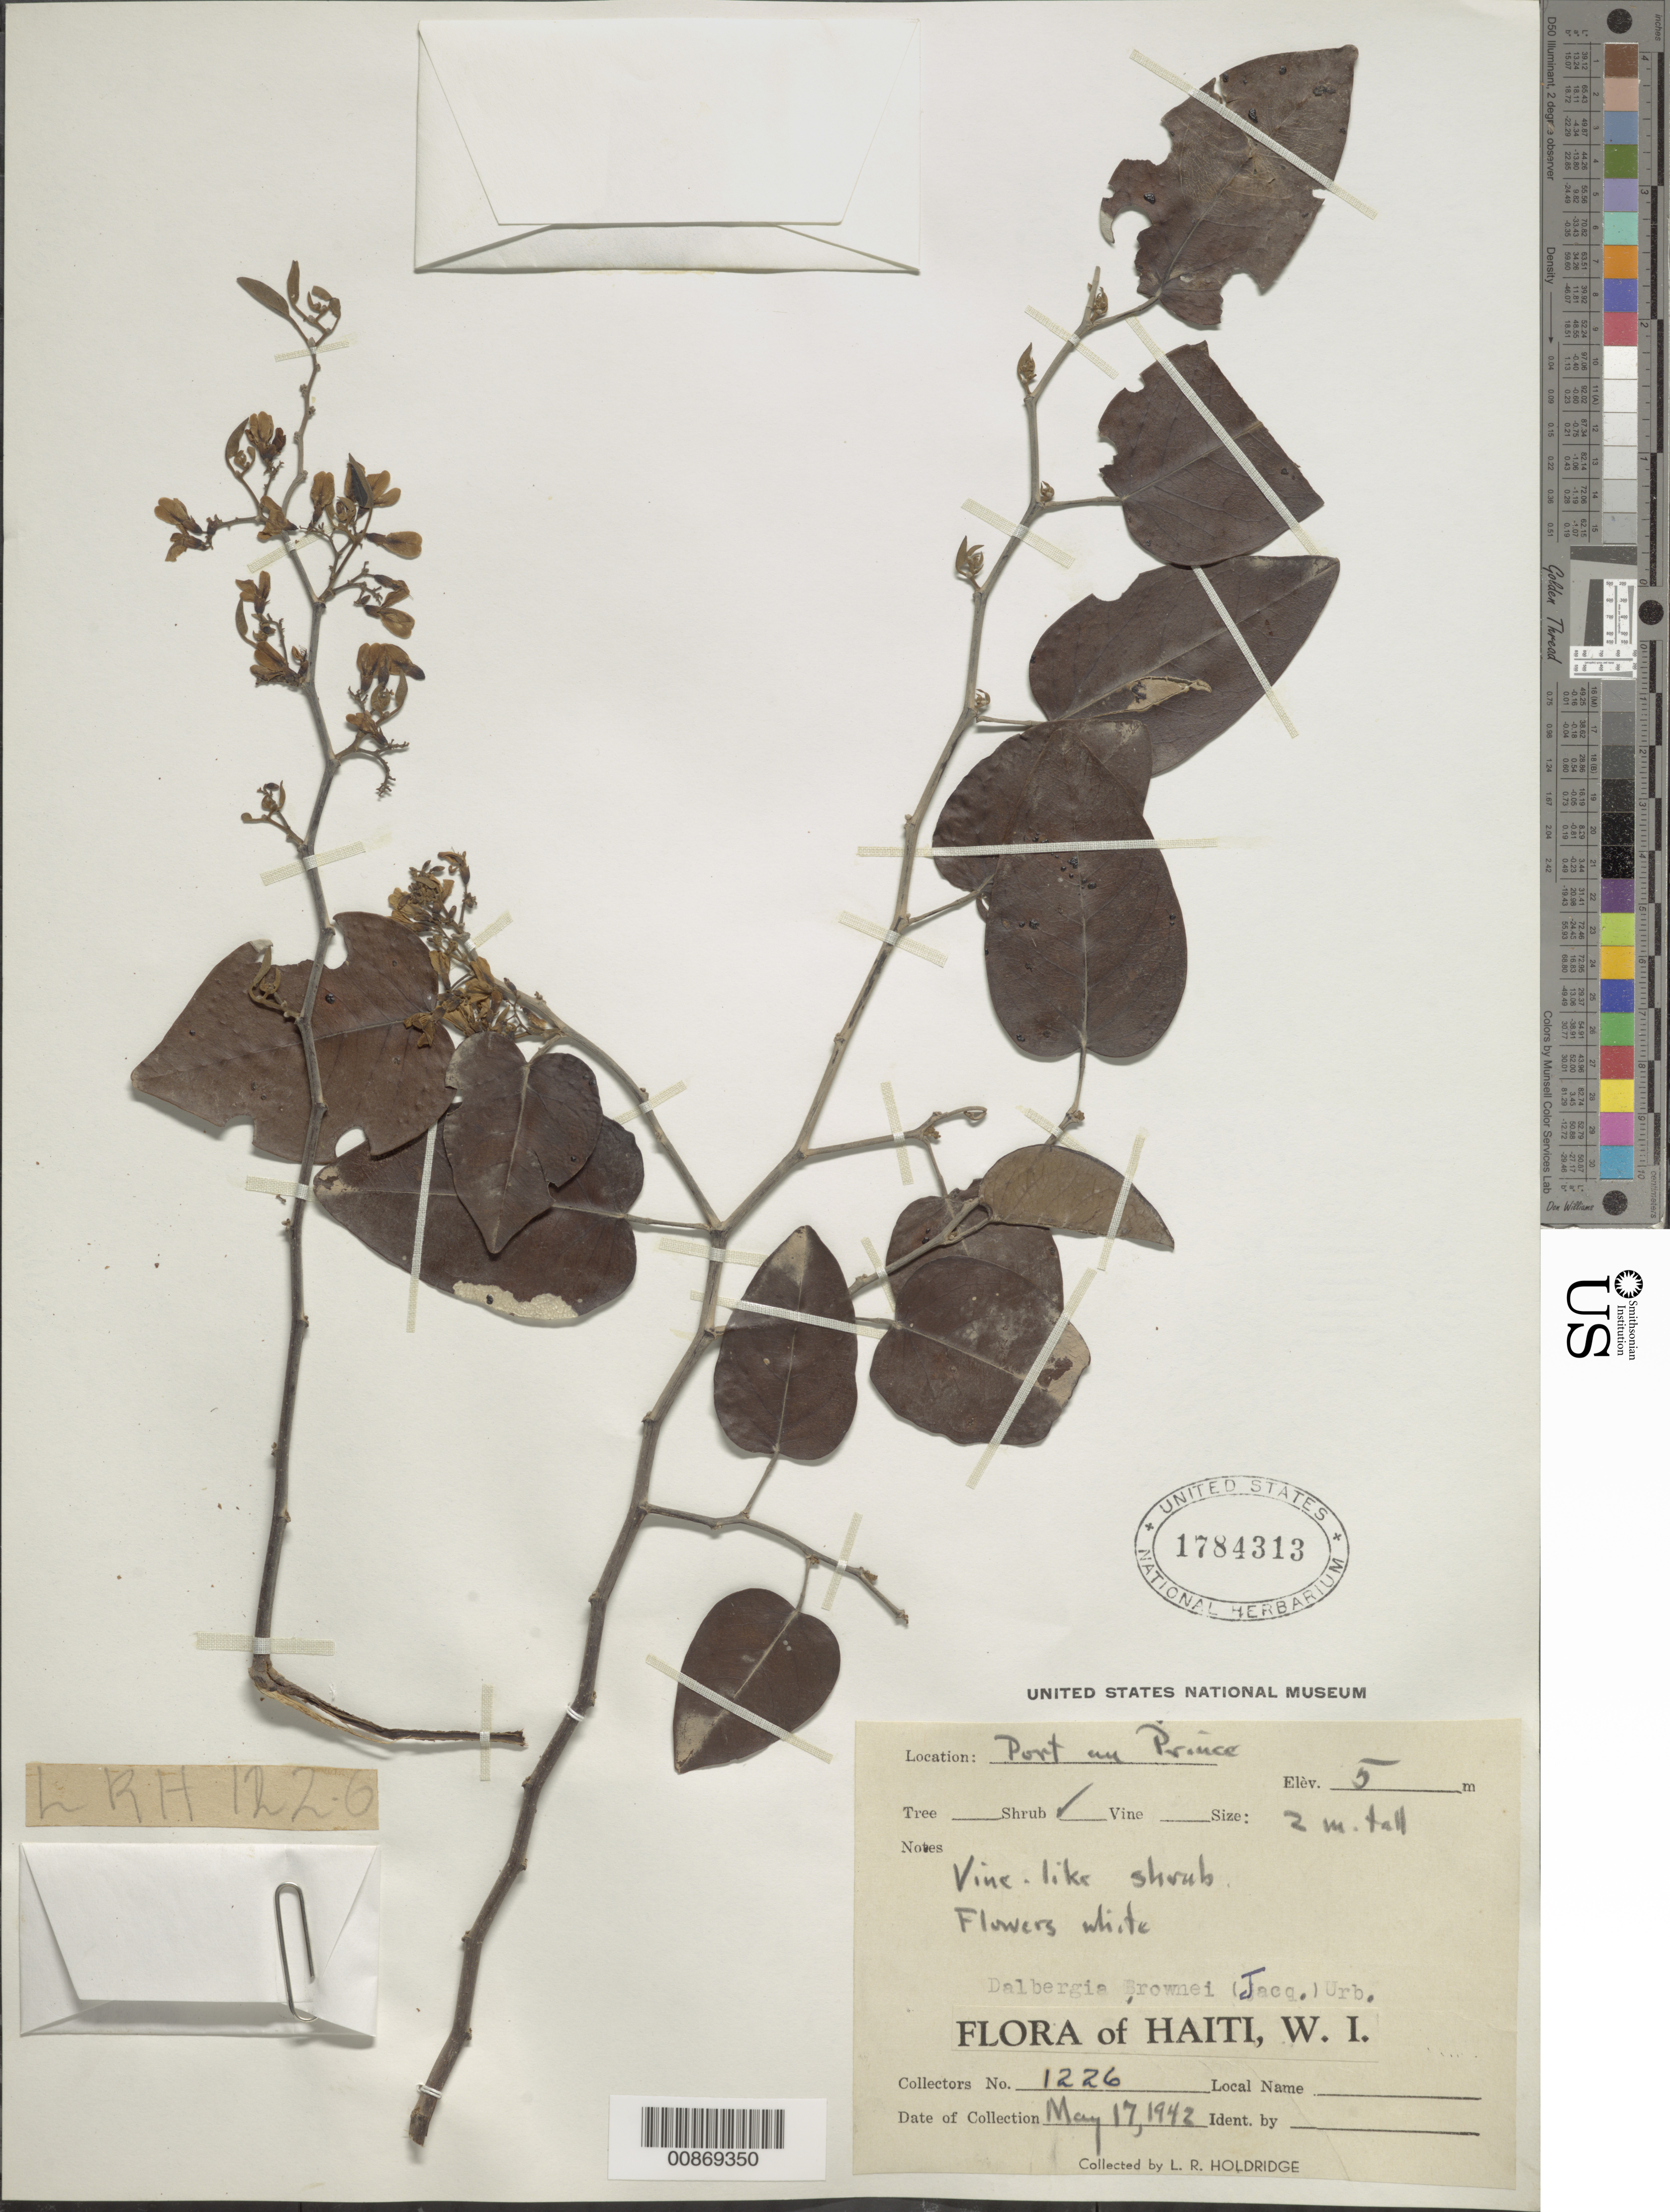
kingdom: Plantae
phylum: Tracheophyta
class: Magnoliopsida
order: Fabales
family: Fabaceae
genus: Dalbergia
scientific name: Dalbergia brownei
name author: (Jacq.) Schinz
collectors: L. Holdridge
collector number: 1226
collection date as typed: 17 May 1942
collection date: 1942-05-17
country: Haiti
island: Hispaniola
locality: Port au Prince.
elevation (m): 5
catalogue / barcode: US 1784313